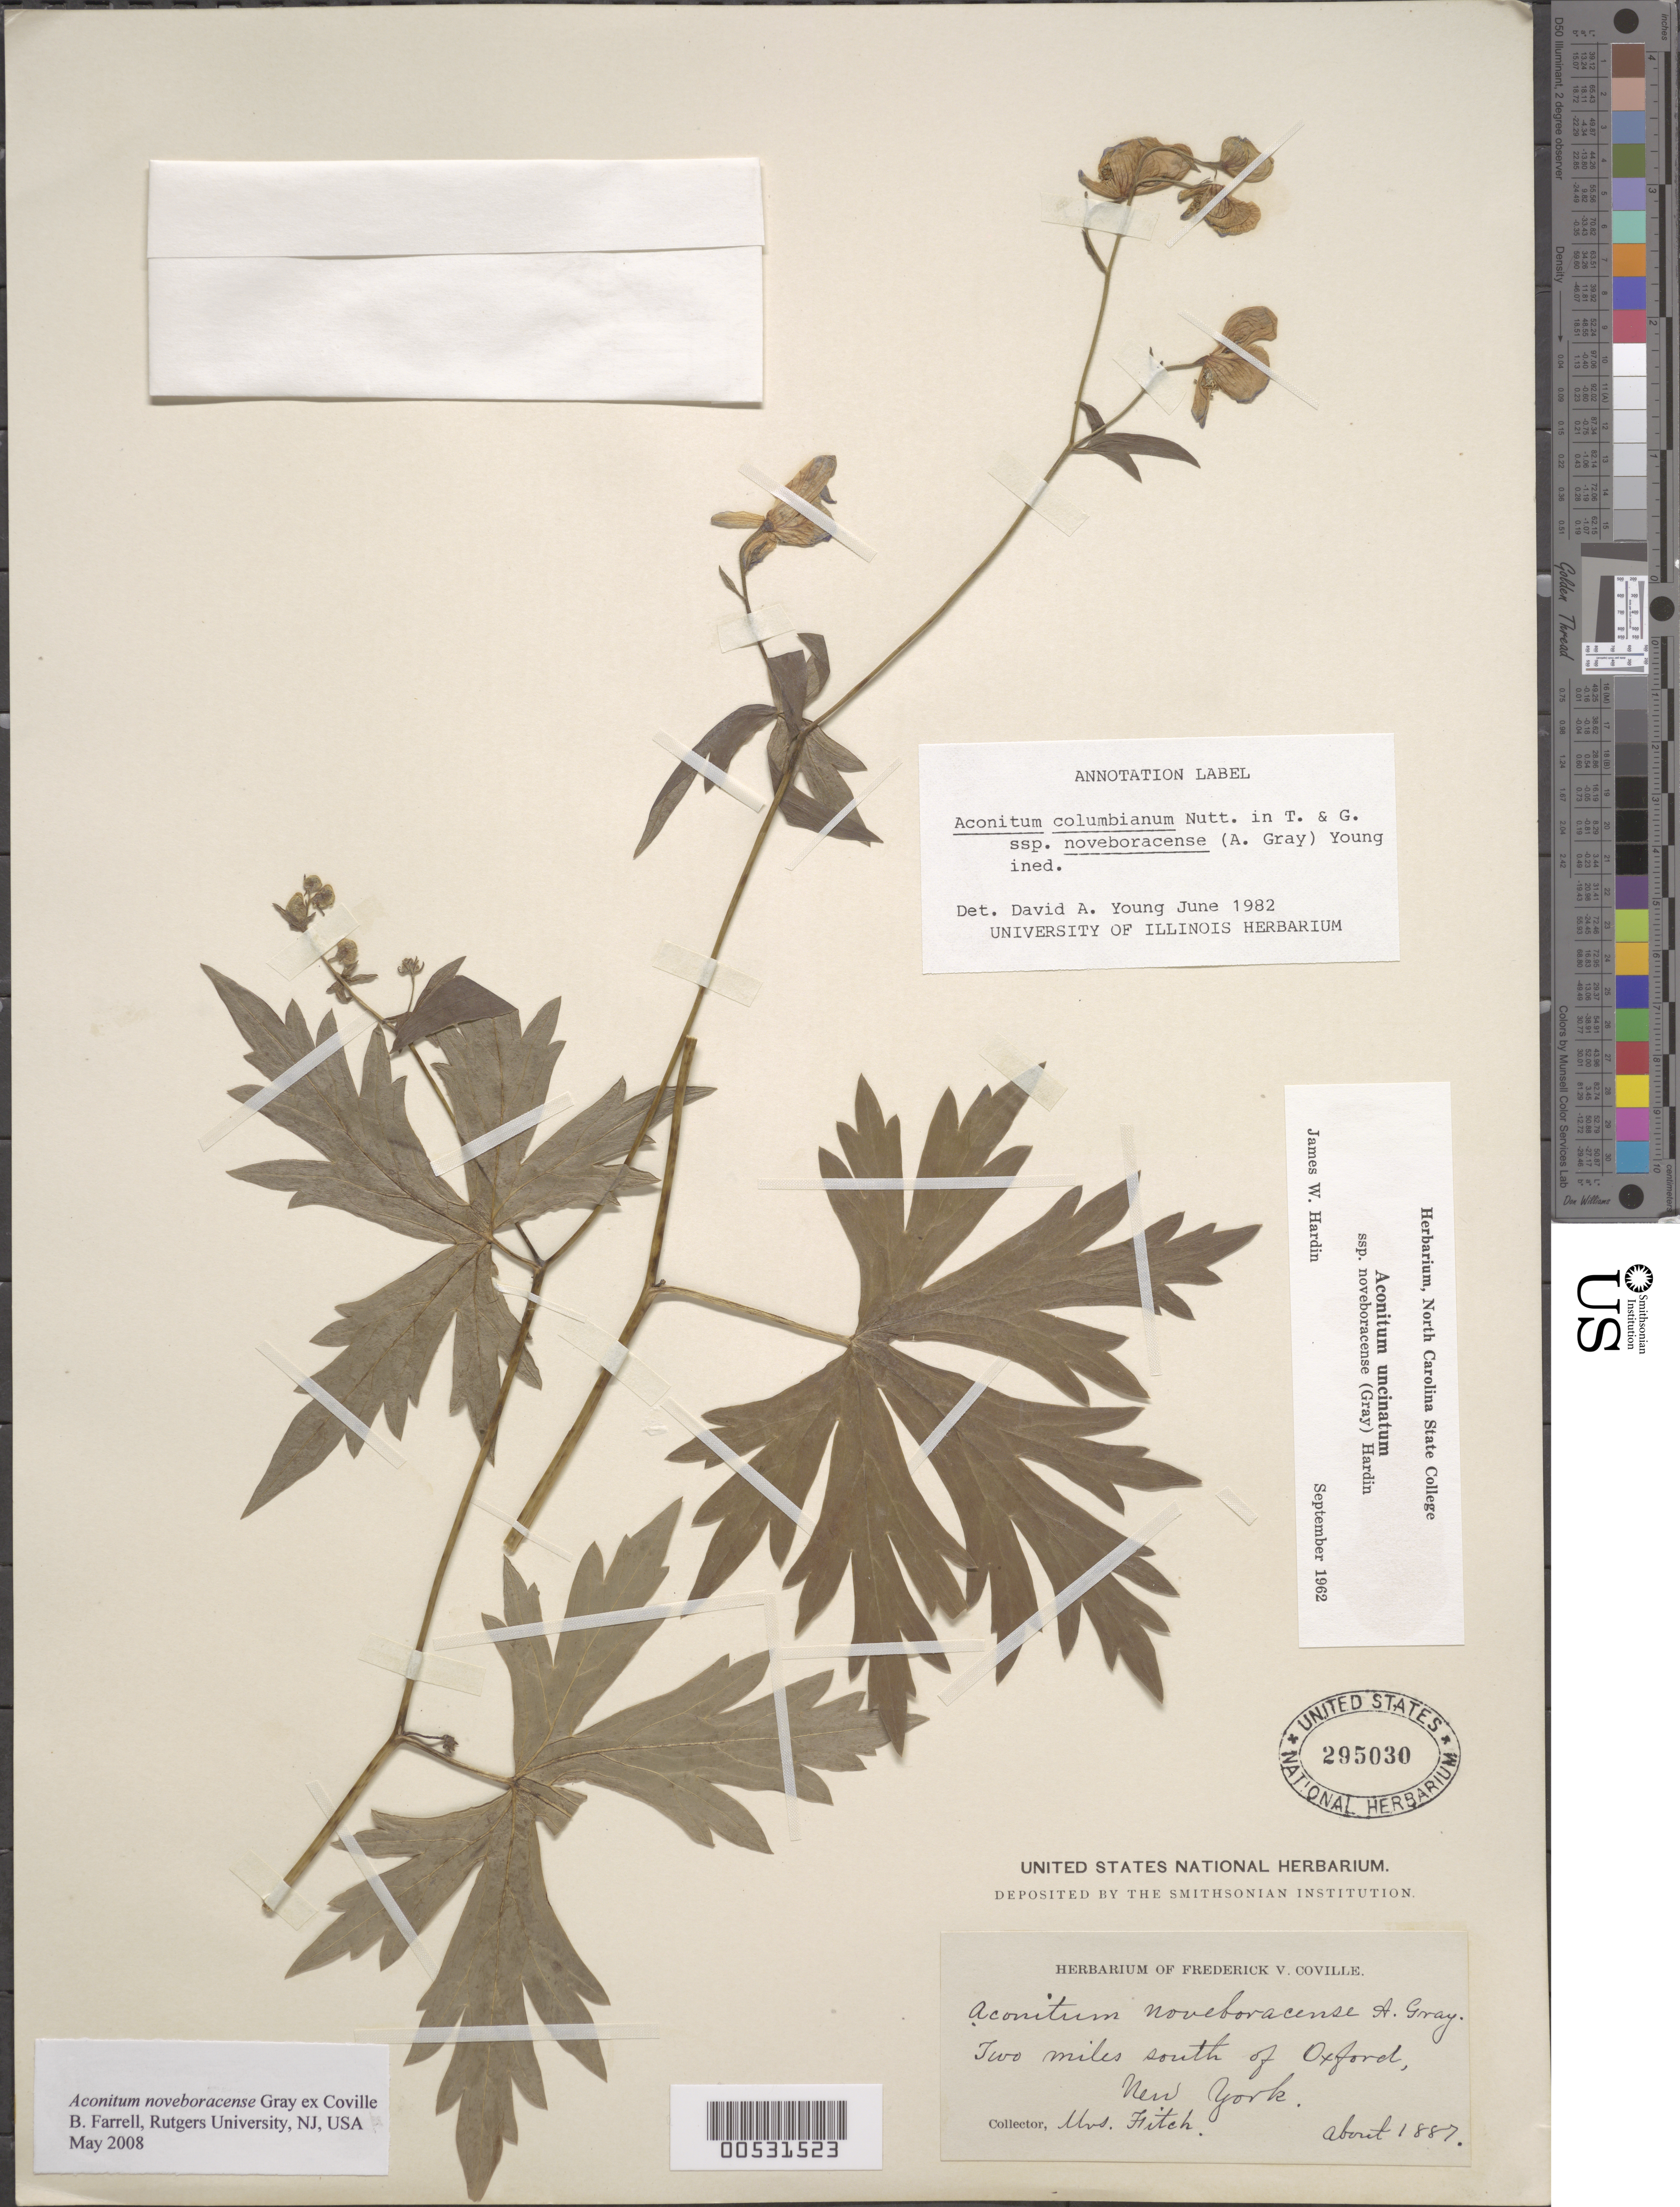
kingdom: Plantae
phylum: Tracheophyta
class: Magnoliopsida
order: Ranunculales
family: Ranunculaceae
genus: Aconitum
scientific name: Aconitum noveboracense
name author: A. Gray ex Coville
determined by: Young, D. A.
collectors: -- Fitch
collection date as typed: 1887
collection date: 1887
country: United States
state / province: New York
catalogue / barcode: US 295030